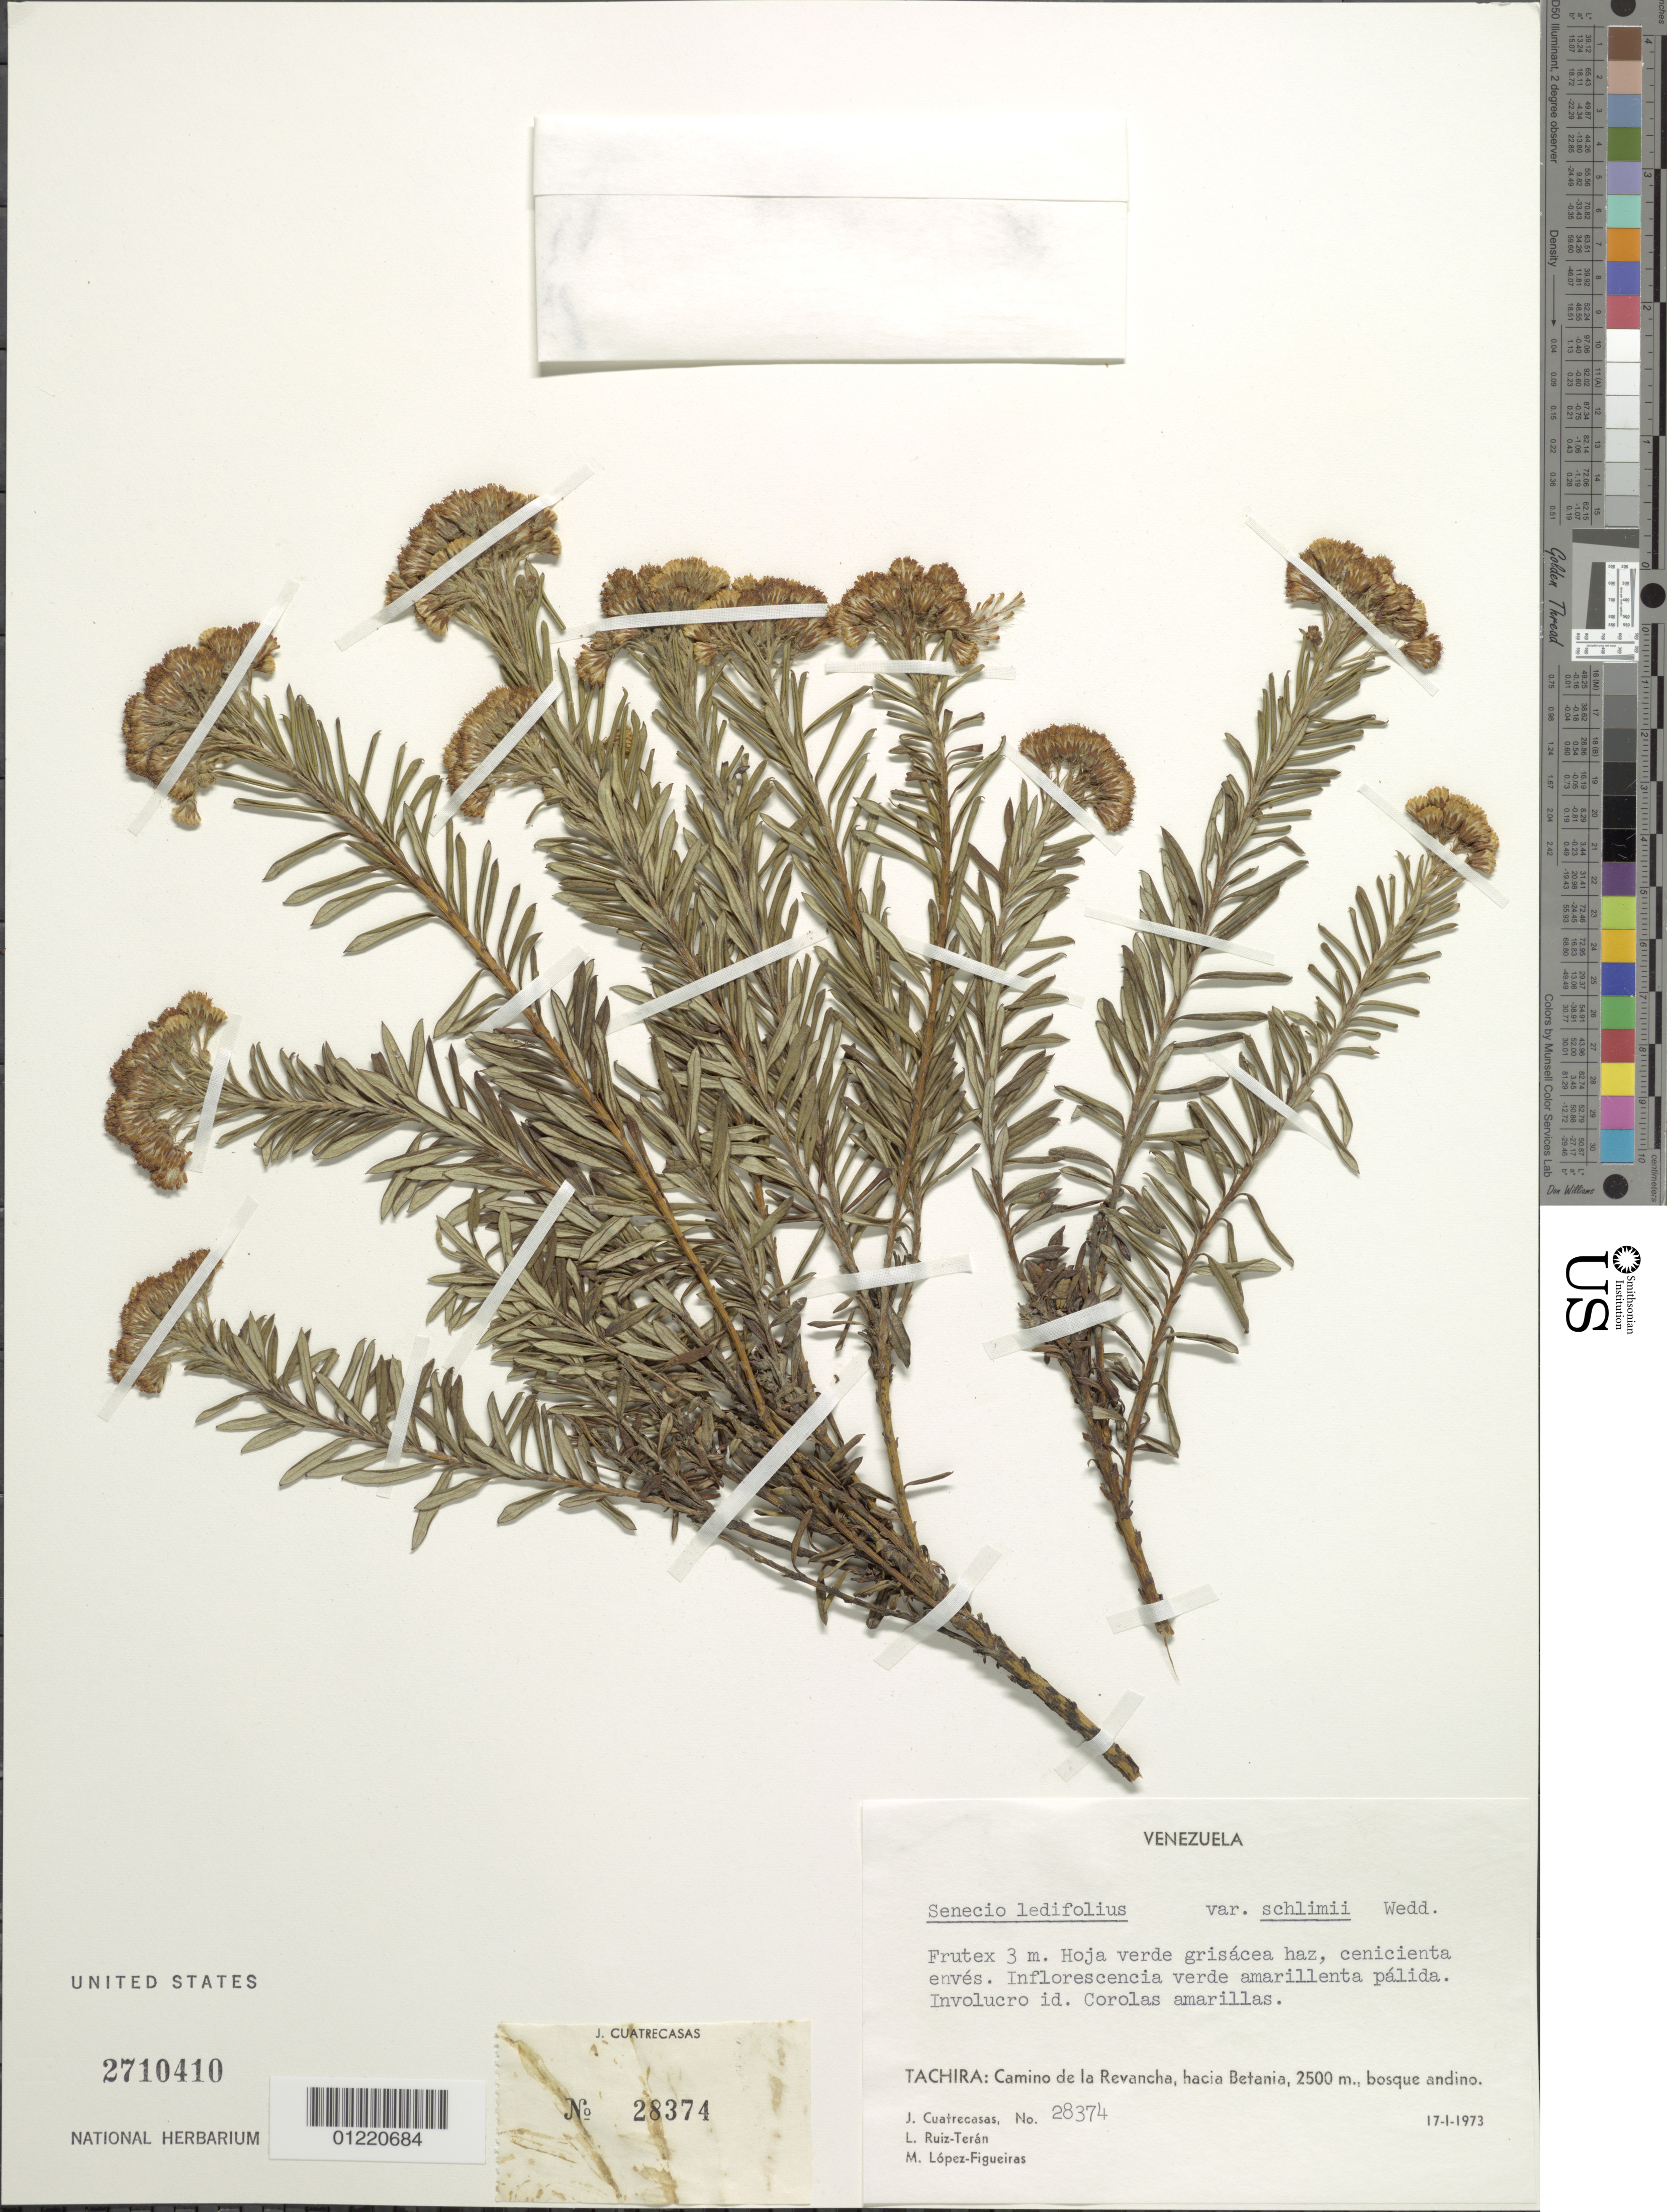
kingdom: Plantae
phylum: Tracheophyta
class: Magnoliopsida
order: Asterales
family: Asteraceae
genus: Pentacalia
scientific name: Pentacalia ledifolia subsp. schlimii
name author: (Wedd.) Cuatrec.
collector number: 28374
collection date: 1973-01-17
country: Venezuela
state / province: Táchira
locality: Camino de la Revancha, hacia Betania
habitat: bosque andino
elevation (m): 2500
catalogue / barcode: US 2710410